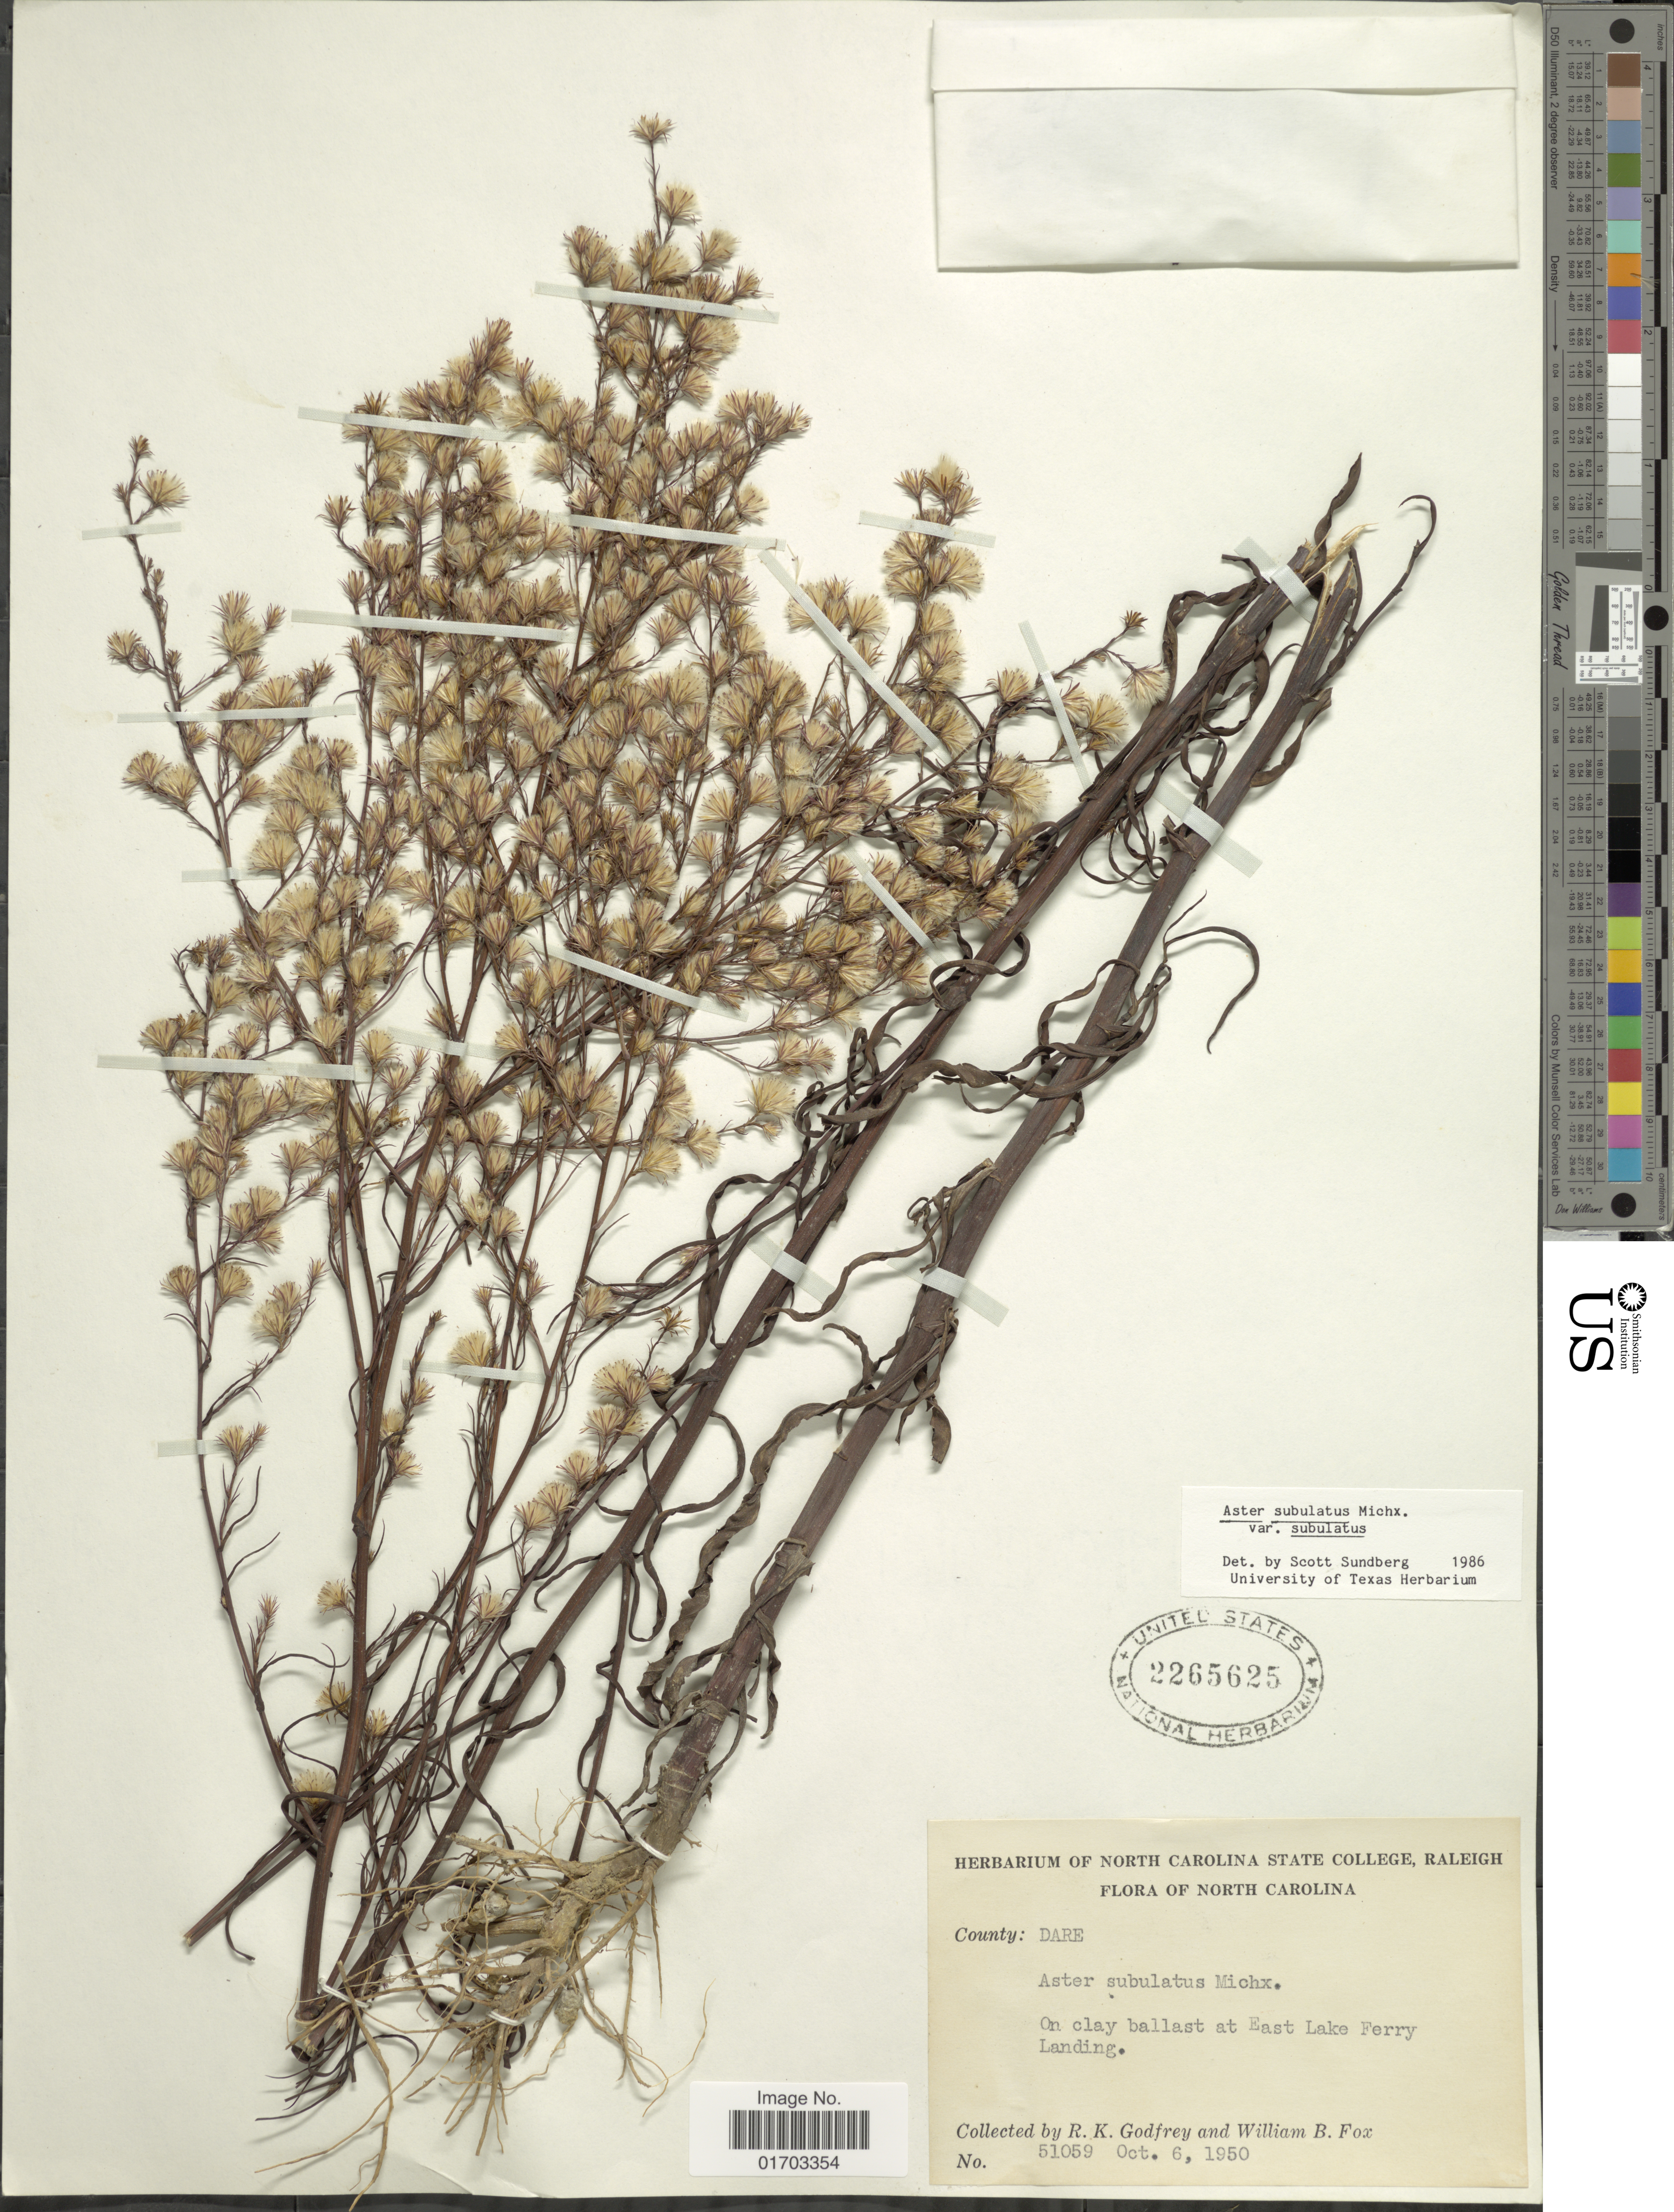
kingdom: Plantae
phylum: Tracheophyta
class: Magnoliopsida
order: Asterales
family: Asteraceae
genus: Symphyotrichum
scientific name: Symphyotrichum subulatum var. subulatum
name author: (Michx.) G.L. Nesom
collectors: R. K. Godfrey & W. B. Fox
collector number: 51059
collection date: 1950-10-06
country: United States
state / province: North Carolina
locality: County: Dare, on clay ballast at East Lake Ferry Landing.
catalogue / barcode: US 2265625